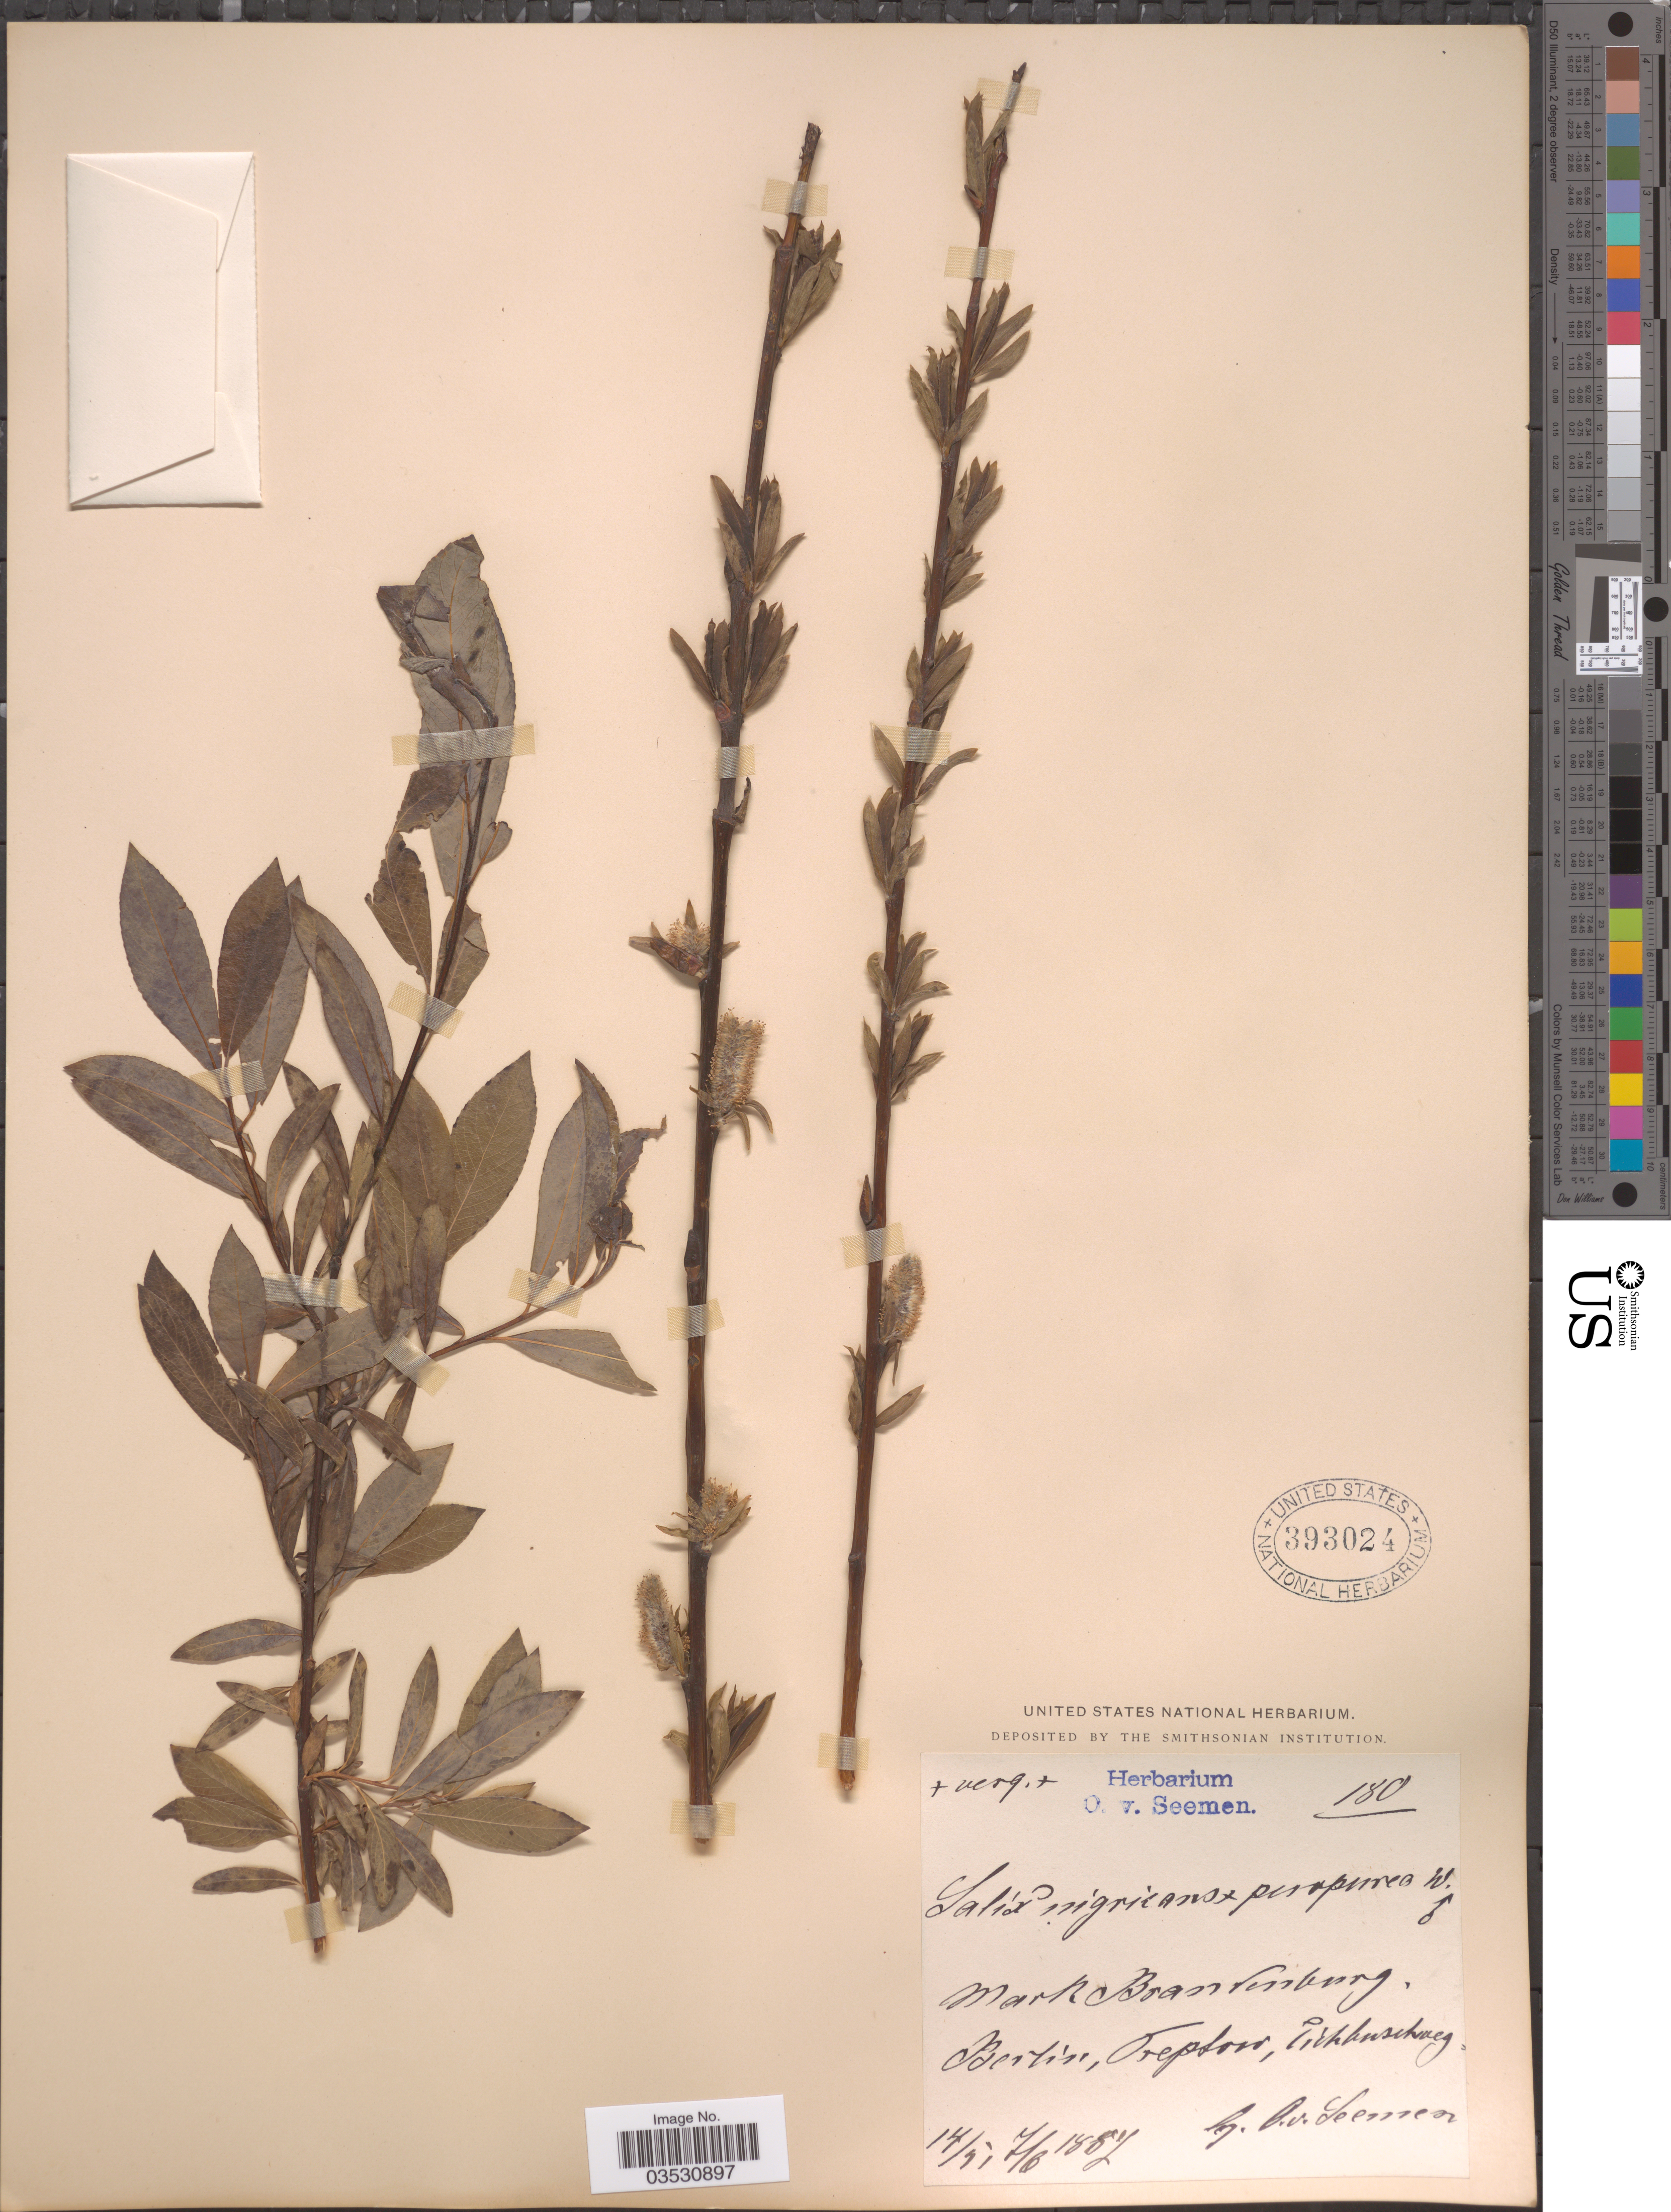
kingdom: Plantae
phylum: Tracheophyta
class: Magnoliopsida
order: Malpighiales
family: Salicaceae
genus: Salix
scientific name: Salix nigricans x S. purpurea L.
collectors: K. O. von Seemen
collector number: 180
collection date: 1887-05-14/1887-06-07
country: Germany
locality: Mark Brandenburg, Berlin, Treptow, Eichbuschweg.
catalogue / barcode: US 393024